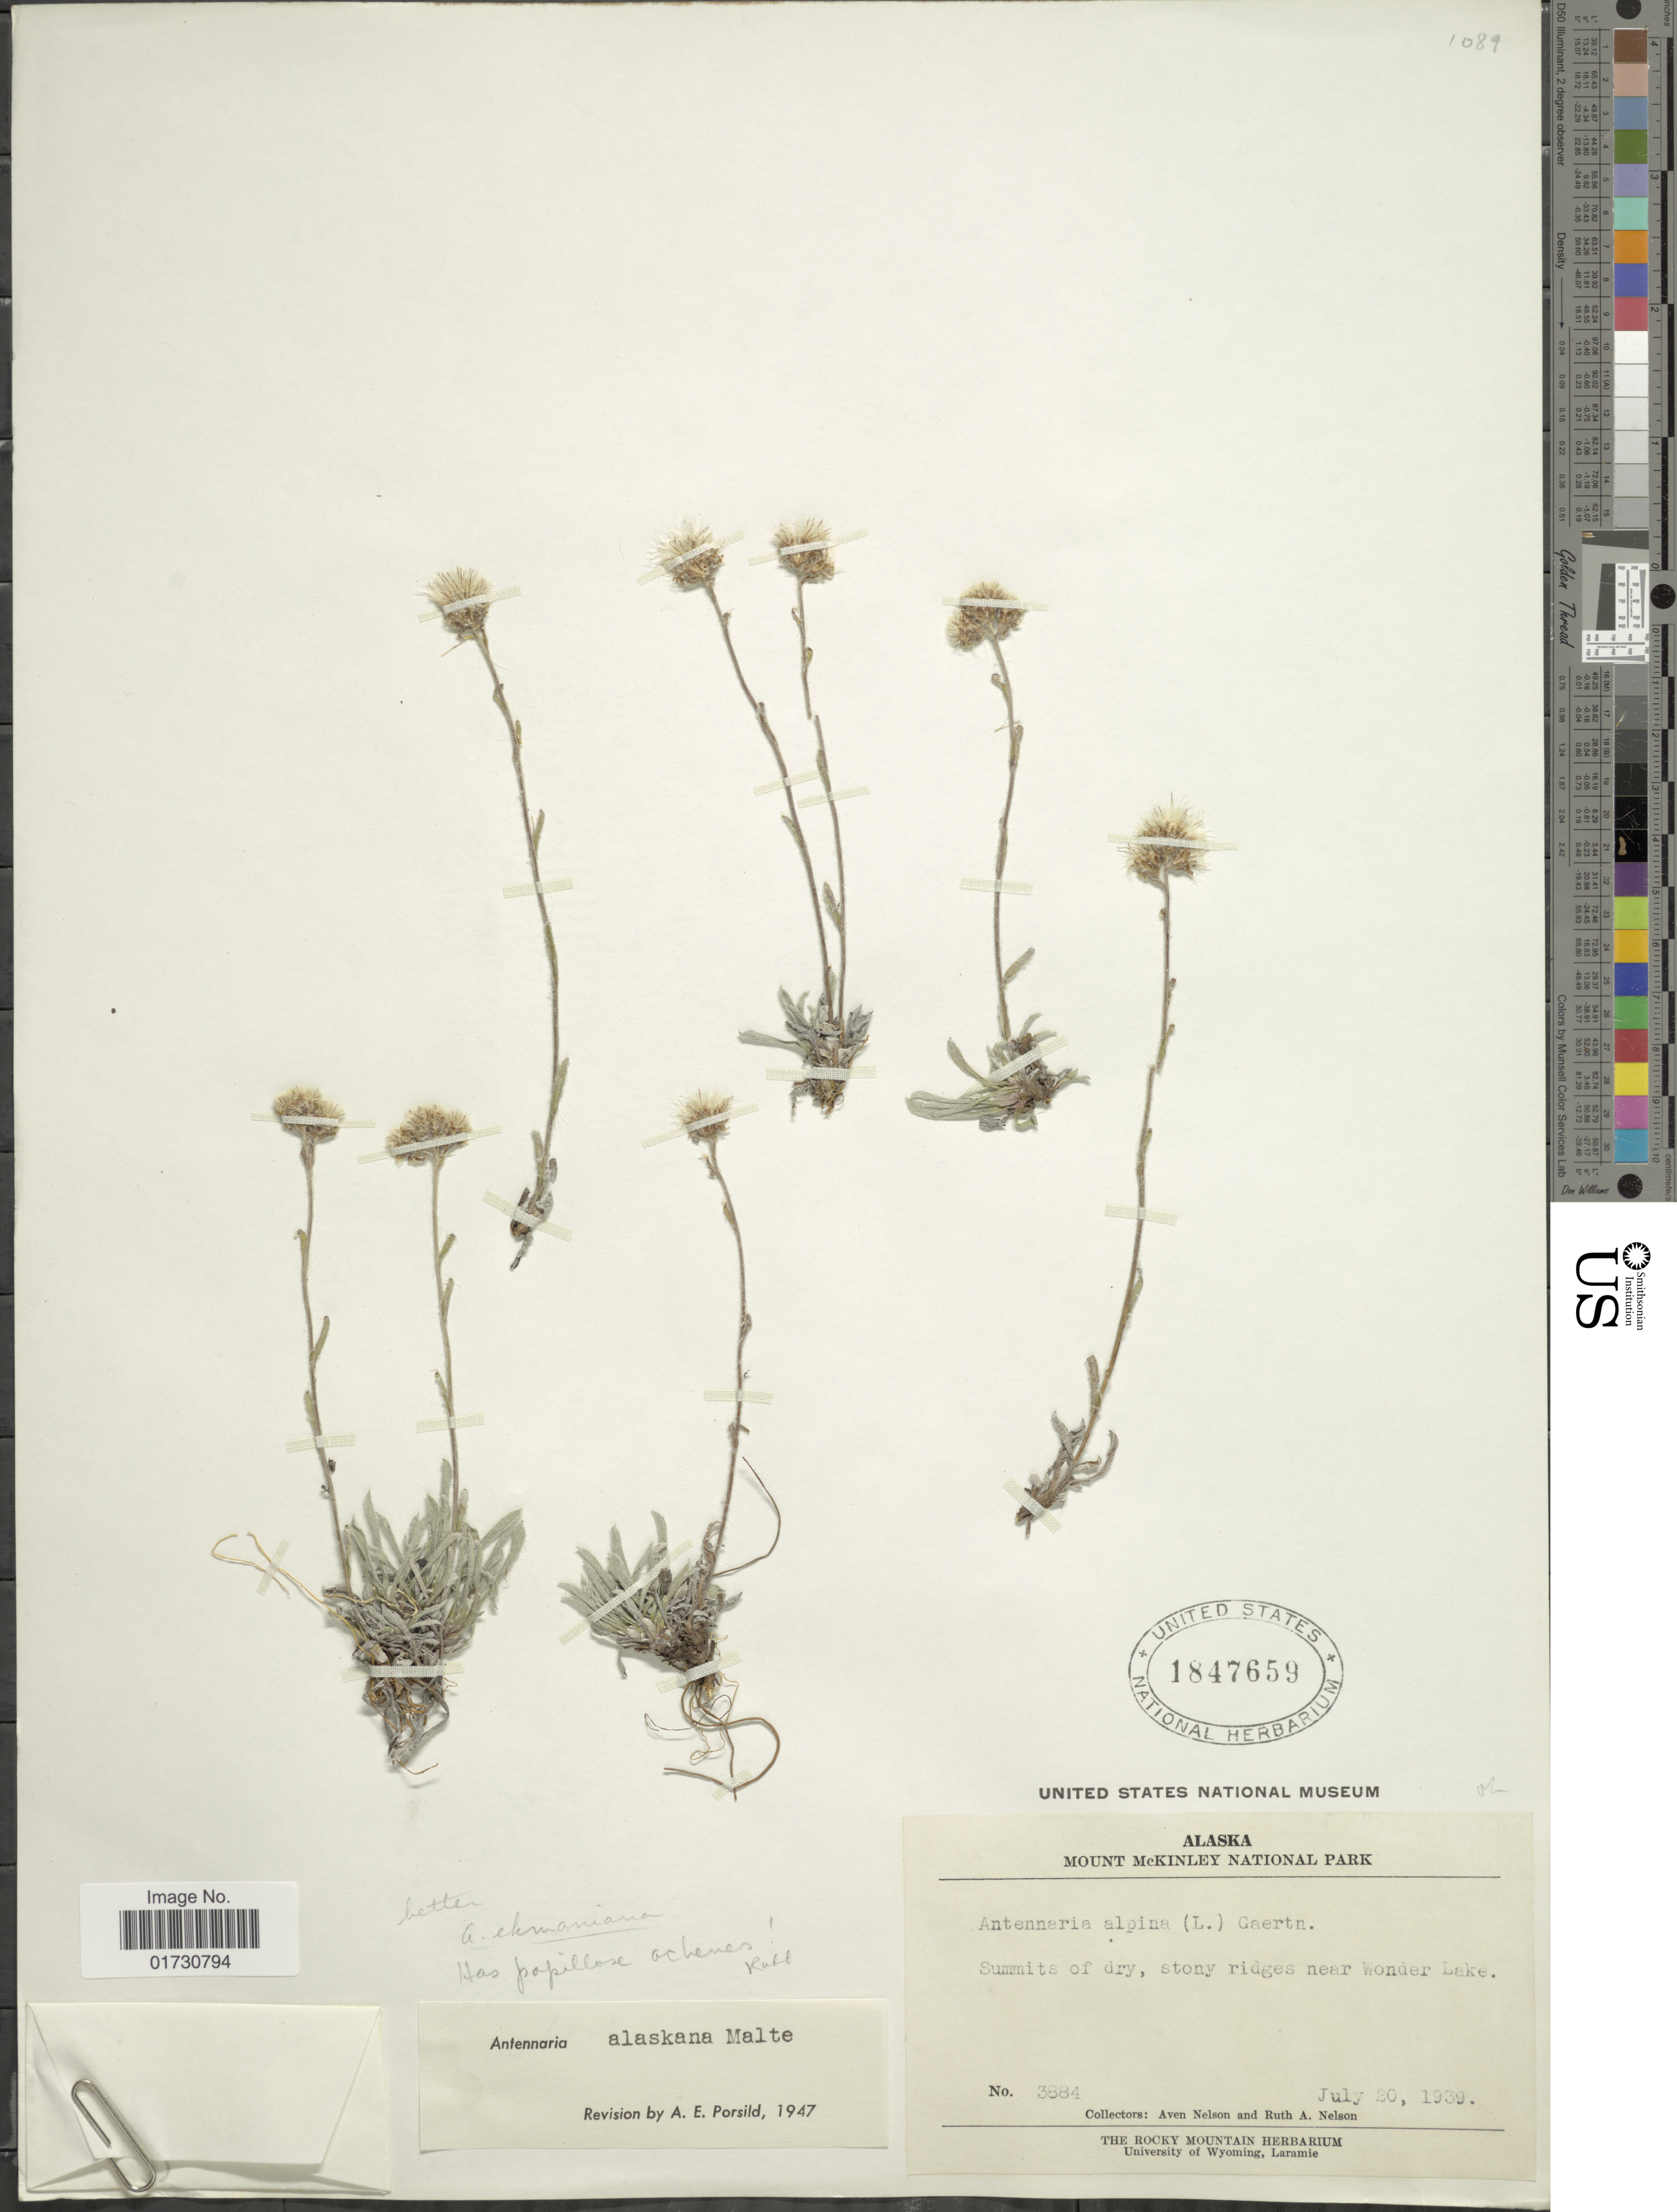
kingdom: Plantae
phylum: Tracheophyta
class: Magnoliopsida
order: Asterales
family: Asteraceae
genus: Antennaria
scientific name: Antennaria ekmaniana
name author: A.E. Porsild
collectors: A. Nelson & R. A. Nelson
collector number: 3884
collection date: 1939-07-20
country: United States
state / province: Alaska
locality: Summits of dry, stony ridges near Wonder Lake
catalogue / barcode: US 1847659